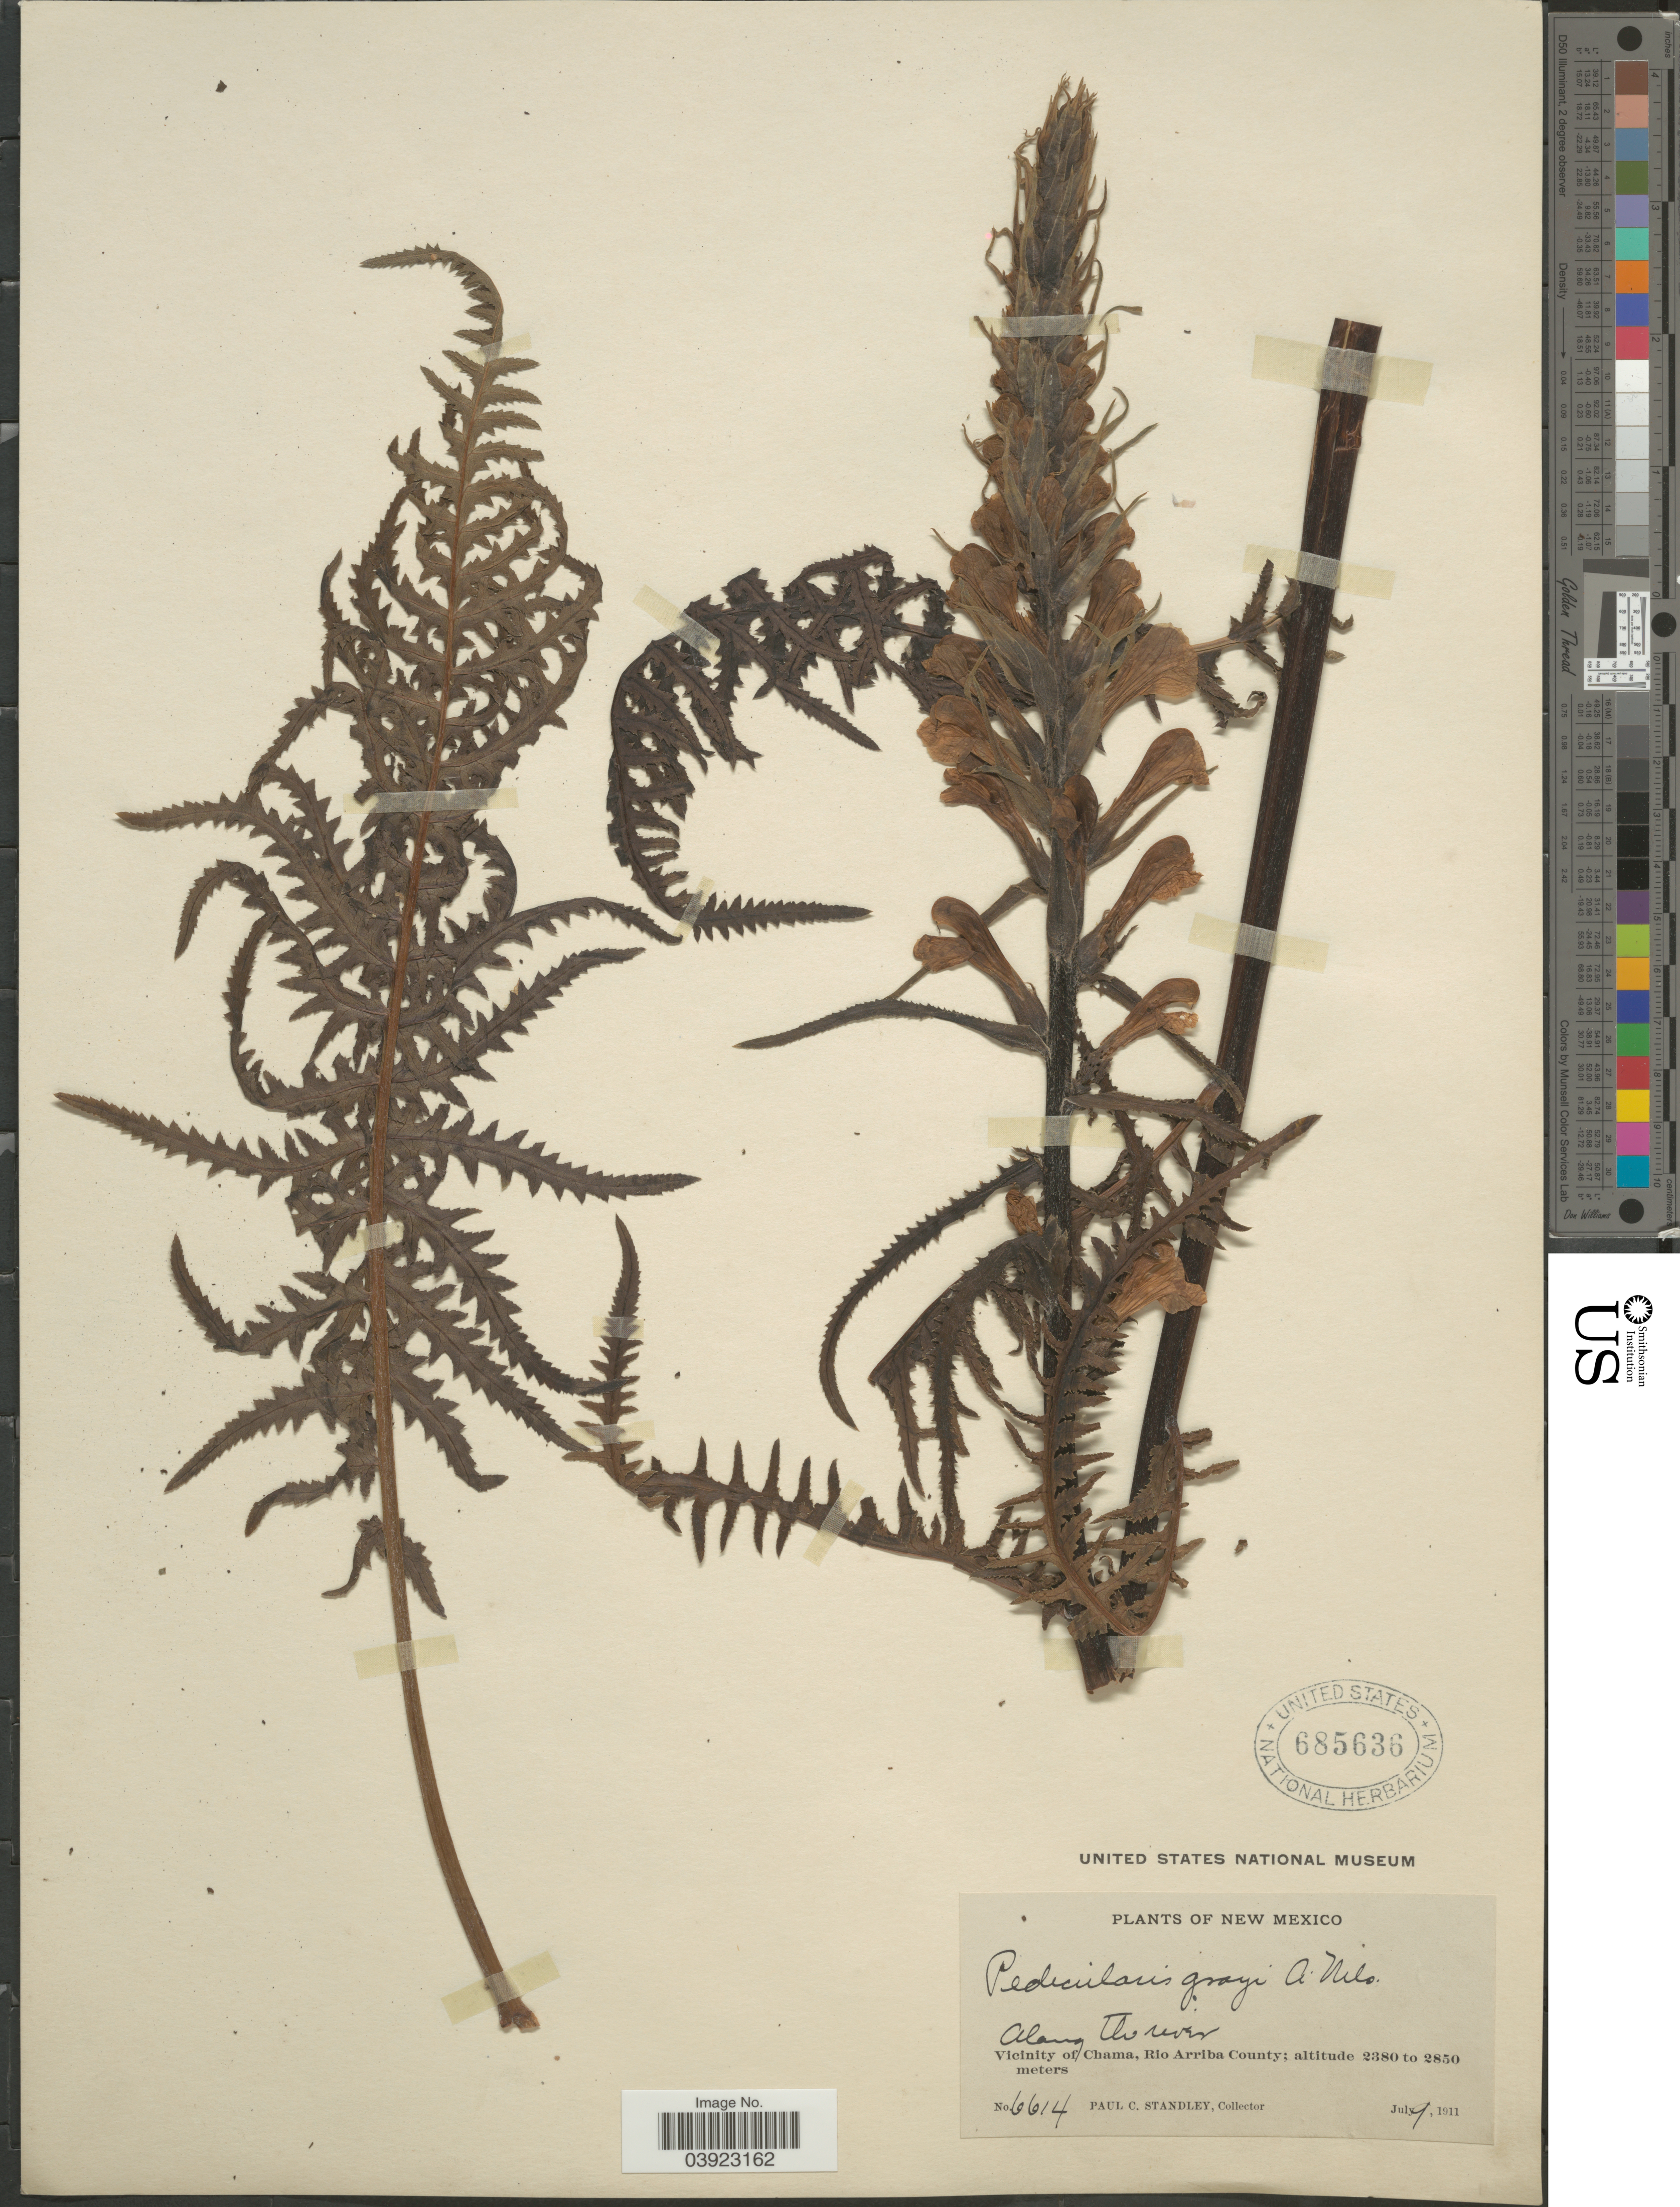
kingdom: Plantae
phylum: Tracheophyta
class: Magnoliopsida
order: Lamiales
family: Orobanchaceae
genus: Pedicularis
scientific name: Pedicularis procera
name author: A. Gray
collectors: P. C. Standley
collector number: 6614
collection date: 1911-07-09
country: United States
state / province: New Mexico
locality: Vicinity of Chama, Rio Arriba County.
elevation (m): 2380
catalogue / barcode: US 685636